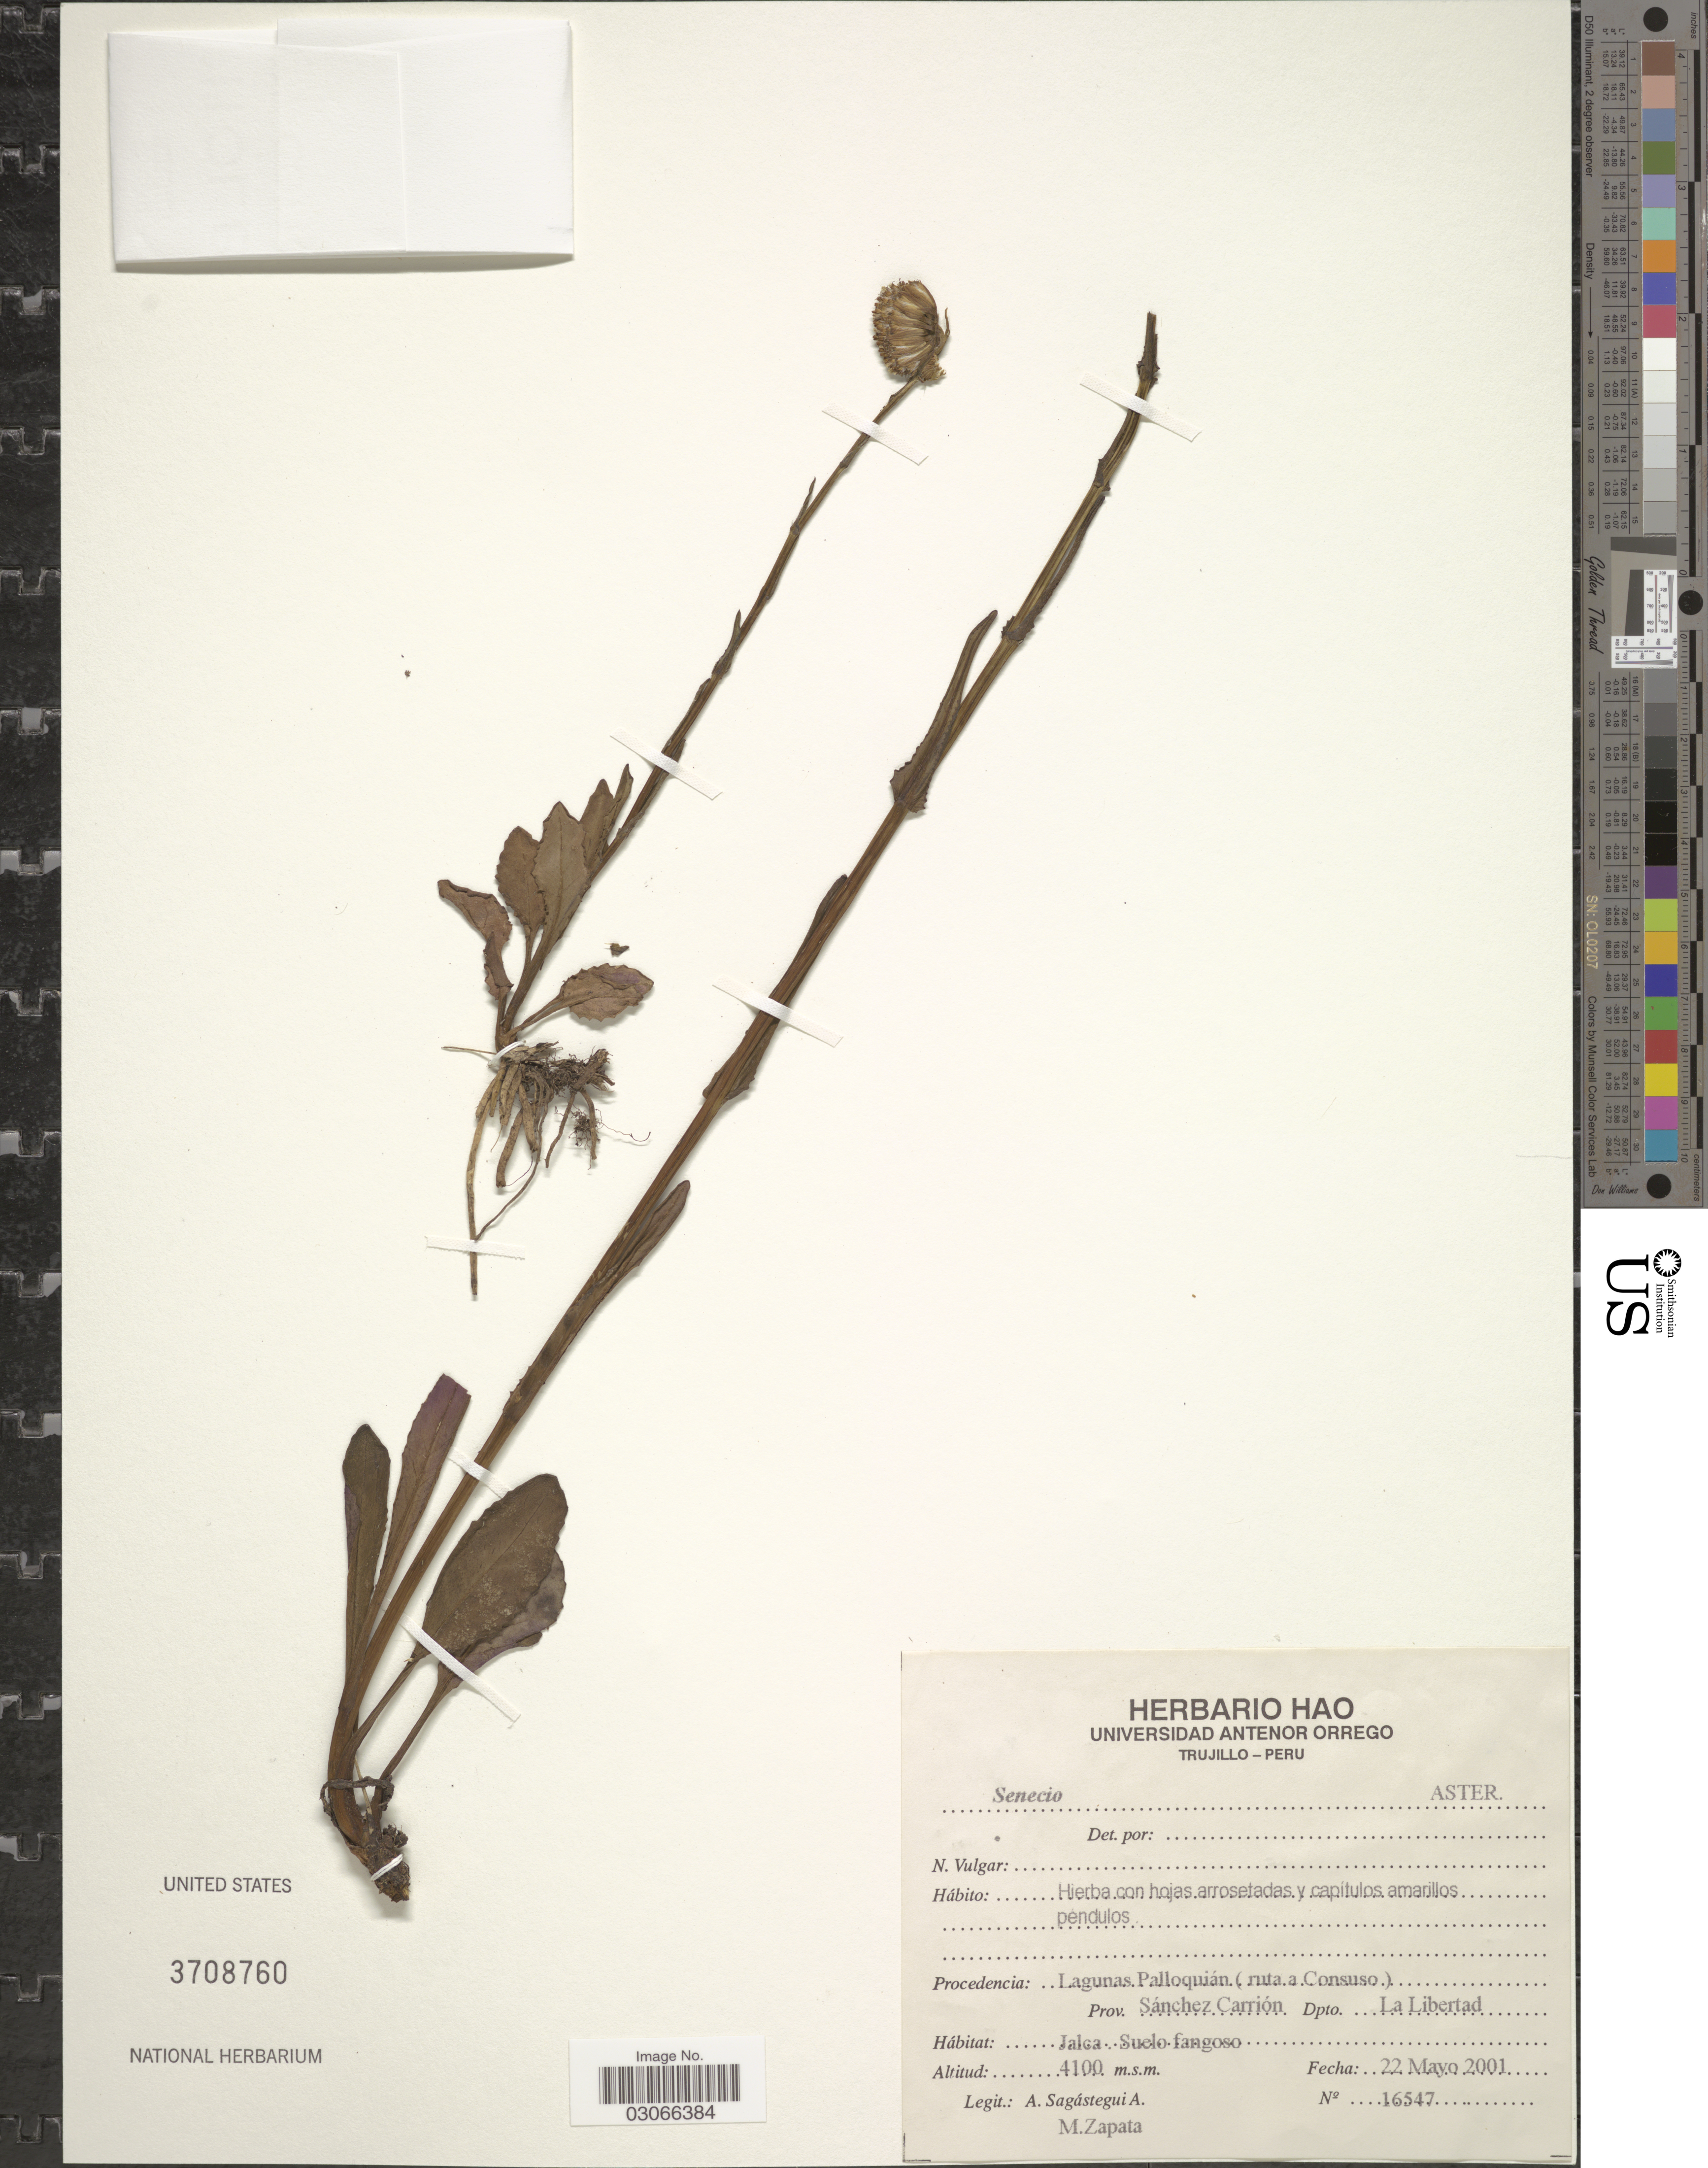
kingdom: Plantae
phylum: Tracheophyta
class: Magnoliopsida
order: Asterales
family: Asteraceae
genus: Senecio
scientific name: Senecio sp.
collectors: A. Sagástegui A. & M. Zapata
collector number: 16547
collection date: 2001-05-22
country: Peru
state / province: La Libertad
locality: Lagunas Palloquián (ruta a Consuso). Prov. Sánchez Carrión. Dpto. La Libertad.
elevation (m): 4100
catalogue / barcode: US 3708760